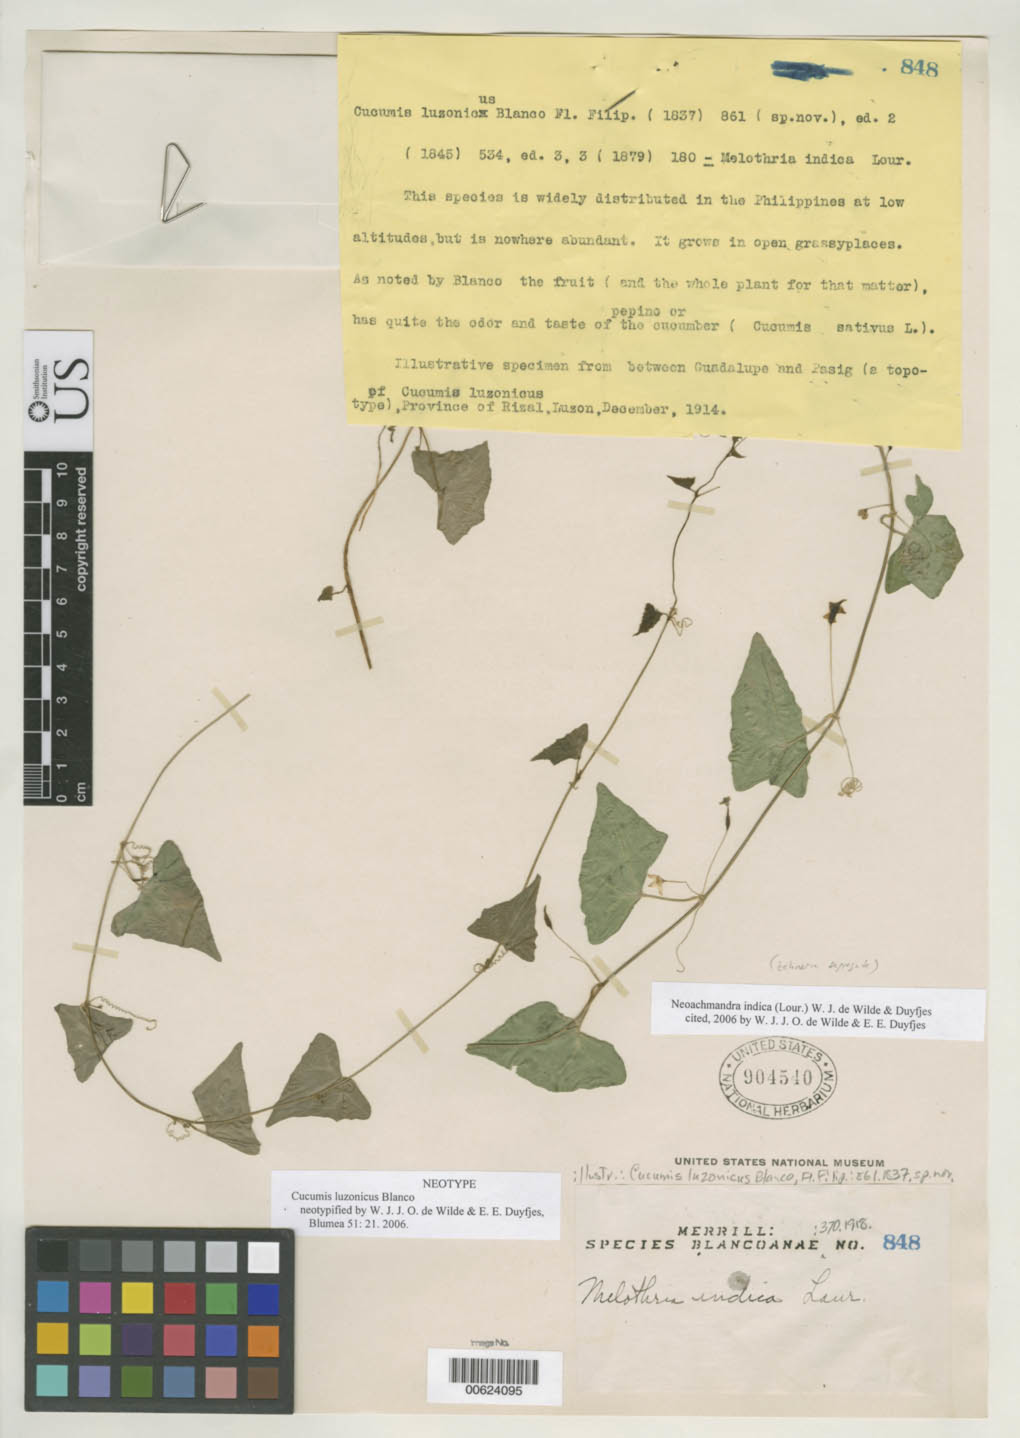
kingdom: Plantae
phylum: Tracheophyta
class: Magnoliopsida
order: Cucurbitales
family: Cucurbitaceae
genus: Cucumis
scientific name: Cucumis luzonicus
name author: Blanco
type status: Neotype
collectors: E. D. Merrill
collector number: Sp. Blancoan. 0848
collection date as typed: Dec 1914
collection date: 1914-12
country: Philippines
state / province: Calabarzon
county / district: Rizal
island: Luzon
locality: Between Guadalupe and Pasig, Province of Rizal, Luzon.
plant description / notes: Cited 2006 by W.J.J.O. de Wilde & E.E. Duyfjes, Blumea 51: 21.; No field label, but Merrill's original typewritten notes attached to sheet.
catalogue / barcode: US 904540